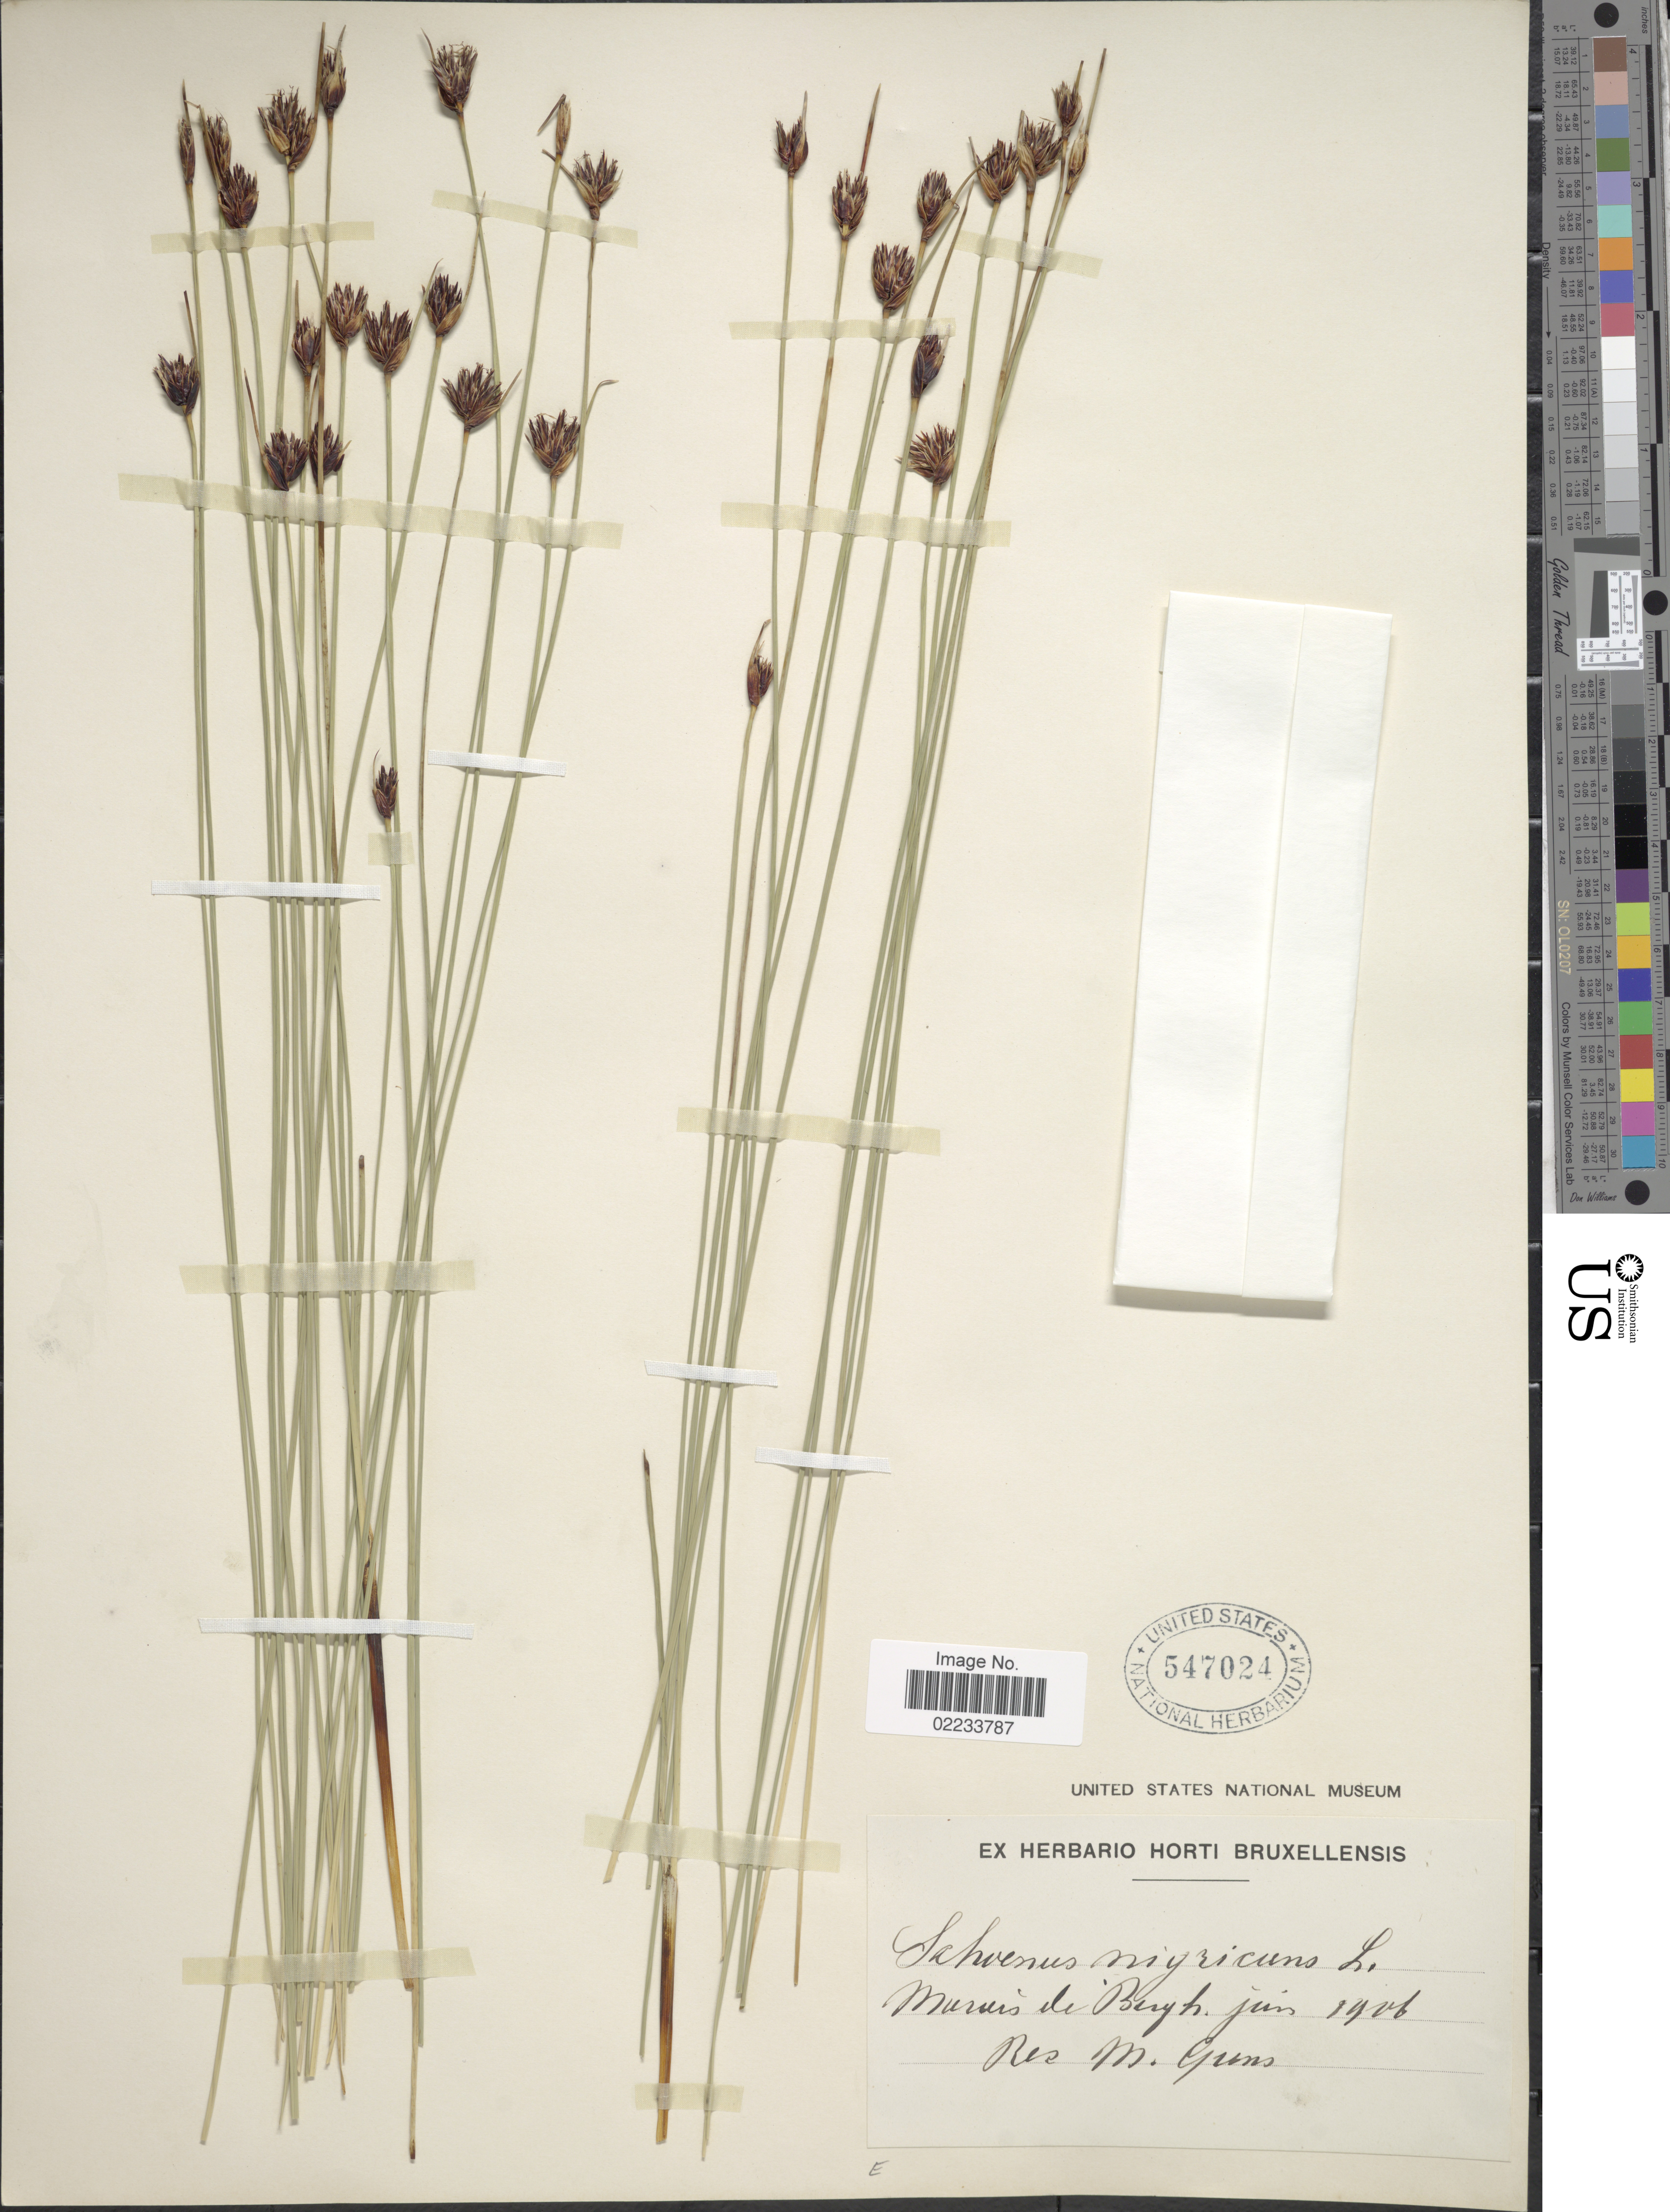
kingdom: Plantae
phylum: Tracheophyta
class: Liliopsida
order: Poales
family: Cyperaceae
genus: Schoenus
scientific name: Schoenus nigricans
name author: L.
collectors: M. Guns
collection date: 1906-06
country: Netherlands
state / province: Gelderland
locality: Marais de Bergh [interpreted]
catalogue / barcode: US 547024